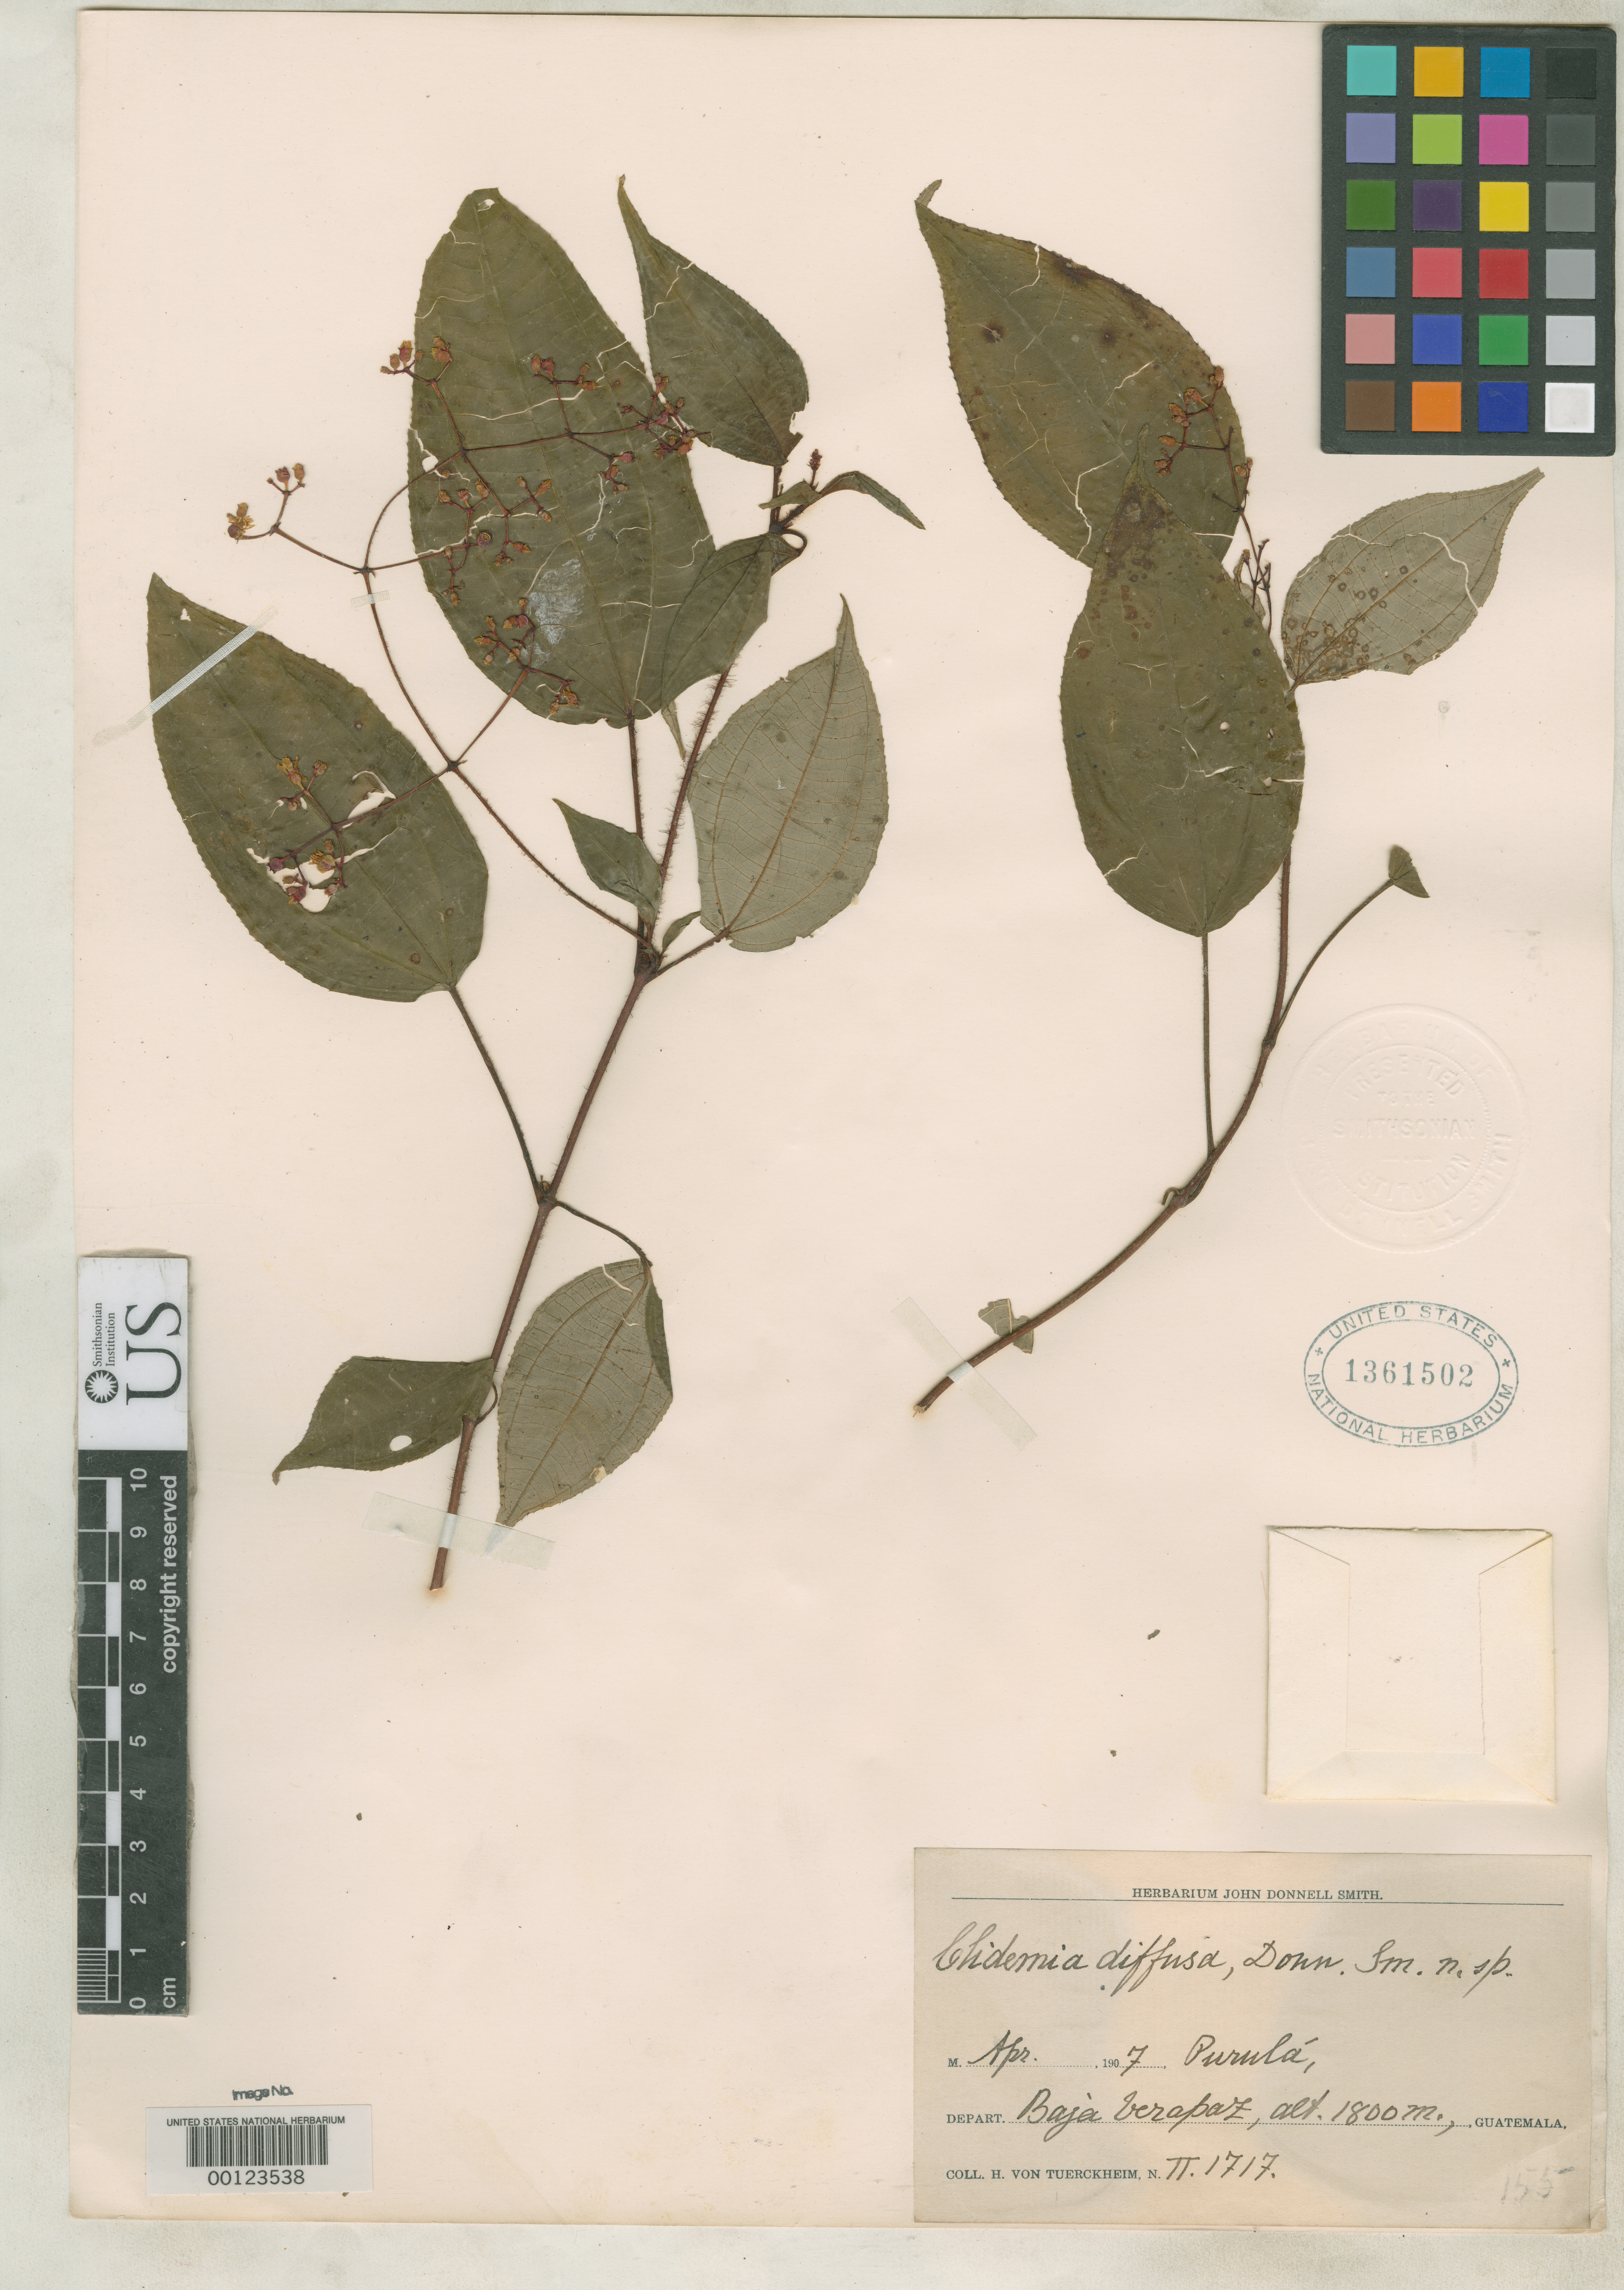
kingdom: Plantae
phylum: Tracheophyta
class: Magnoliopsida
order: Myrtales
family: Melastomataceae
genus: Clidemia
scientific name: Clidemia diffusa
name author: Donn. Sm.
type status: Type Collection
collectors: H. von Türckheim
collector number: II 1717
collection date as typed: Apr 1907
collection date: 1907-04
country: Guatemala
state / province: Baja Verapaz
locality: Prope Purula.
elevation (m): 1800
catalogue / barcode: US 1361502